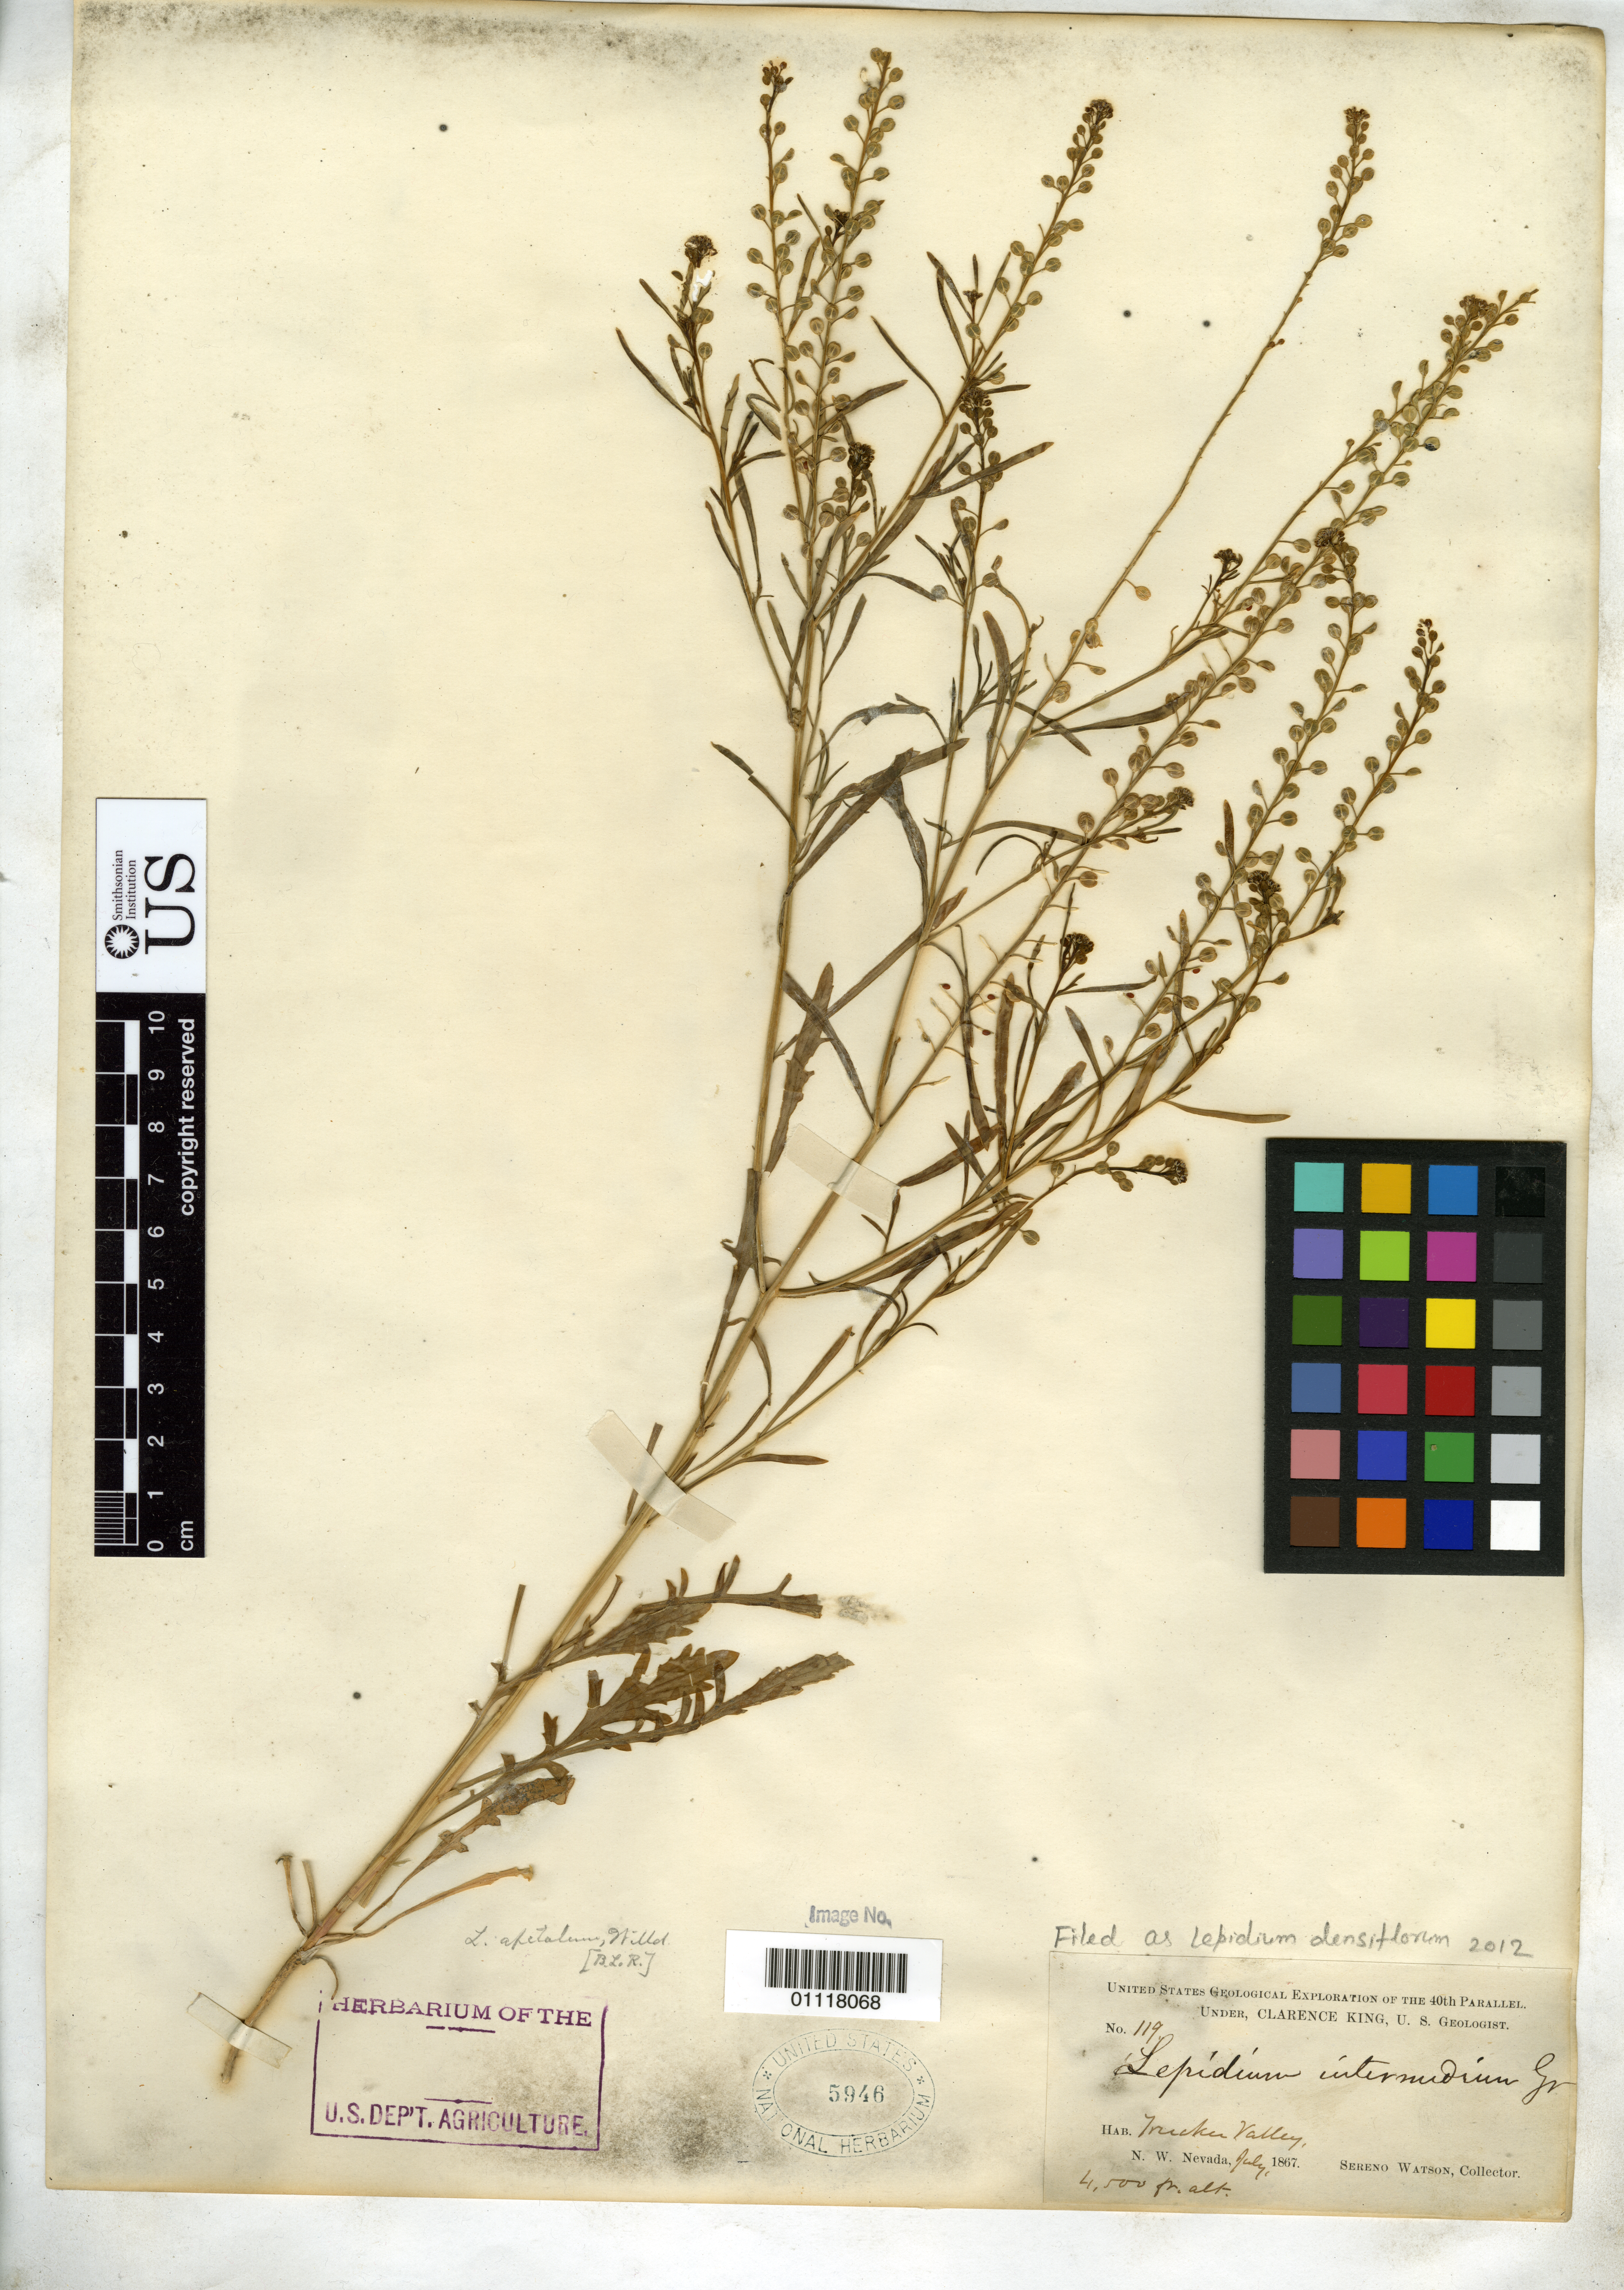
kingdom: Plantae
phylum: Tracheophyta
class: Magnoliopsida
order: Brassicales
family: Brassicaceae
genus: Lepidium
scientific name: Lepidium densiflorum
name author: Schrad.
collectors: S. Watson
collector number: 119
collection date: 1867-07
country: United States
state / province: Nevada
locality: Trucku Valley, N.W. Nevada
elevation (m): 1372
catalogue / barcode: US 5946